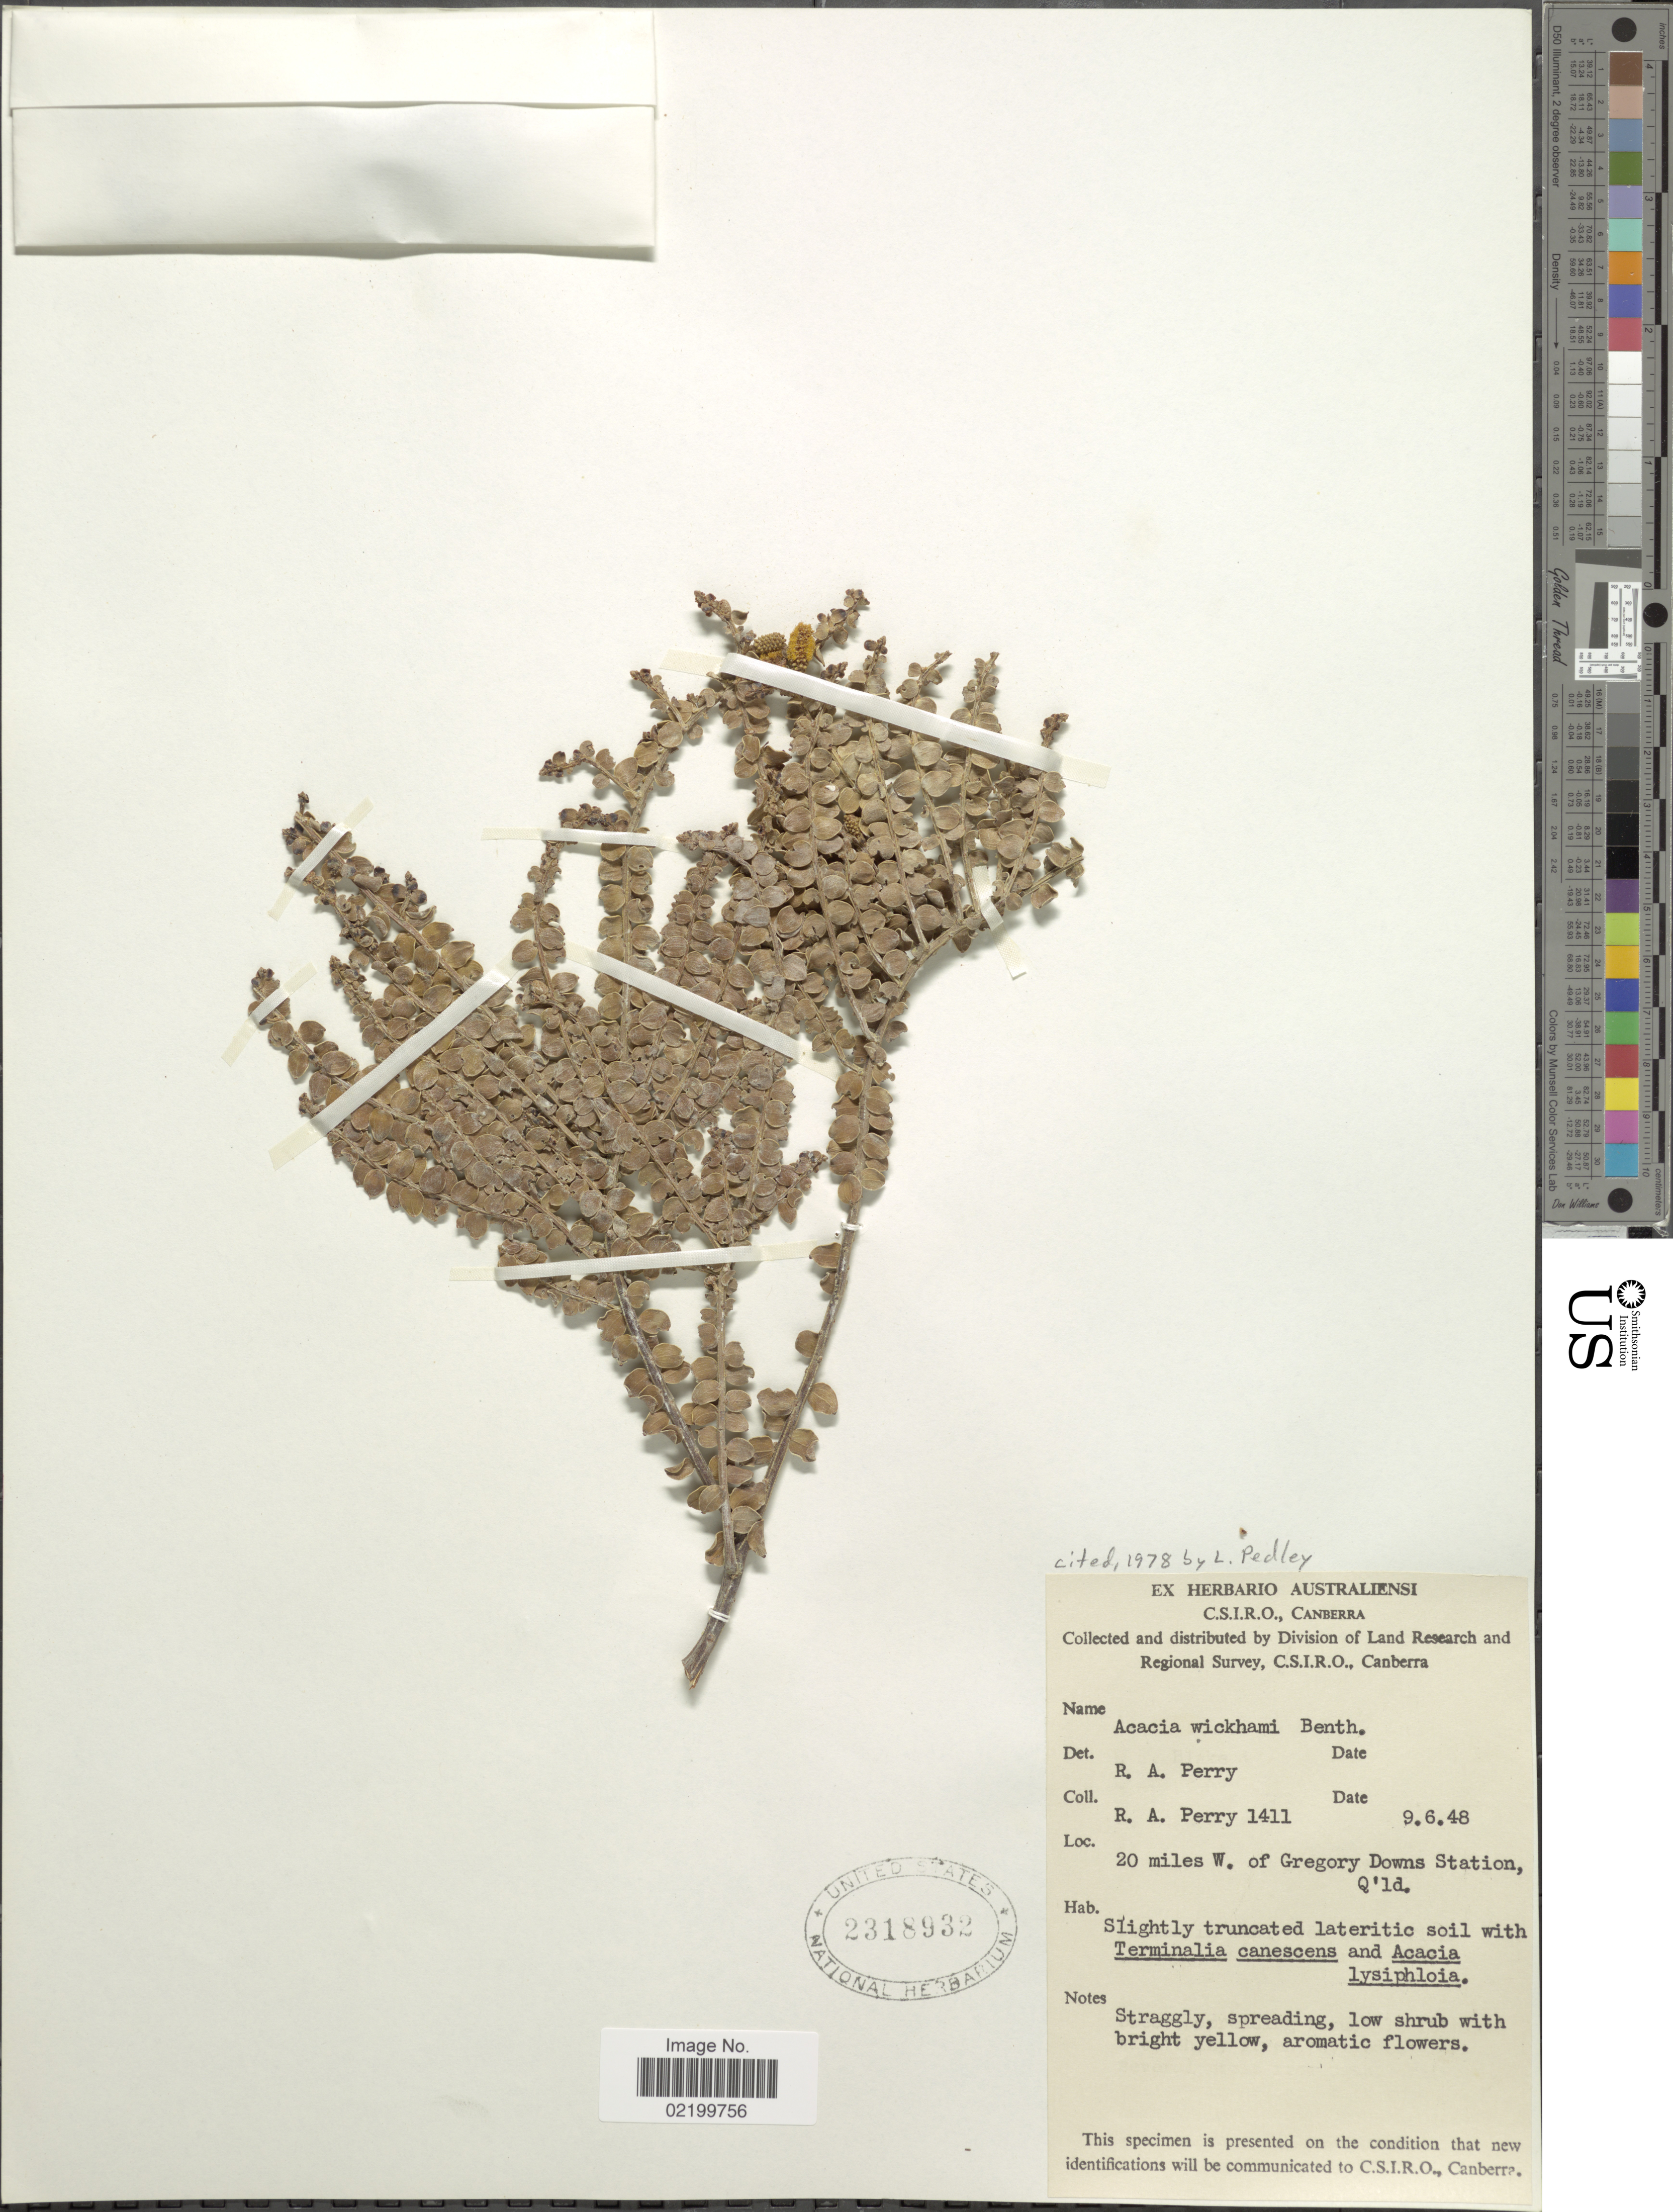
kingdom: Plantae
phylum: Tracheophyta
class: Magnoliopsida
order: Fabales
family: Fabaceae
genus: Acacia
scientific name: Acacia wickhami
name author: Benth.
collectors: Perry, R. A.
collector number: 1411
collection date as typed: Transcribed d/m/y: 9/6/48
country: Australia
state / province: Queensland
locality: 20 miles W. of Gregory Downs Station, Q'ld.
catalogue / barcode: US 2318932